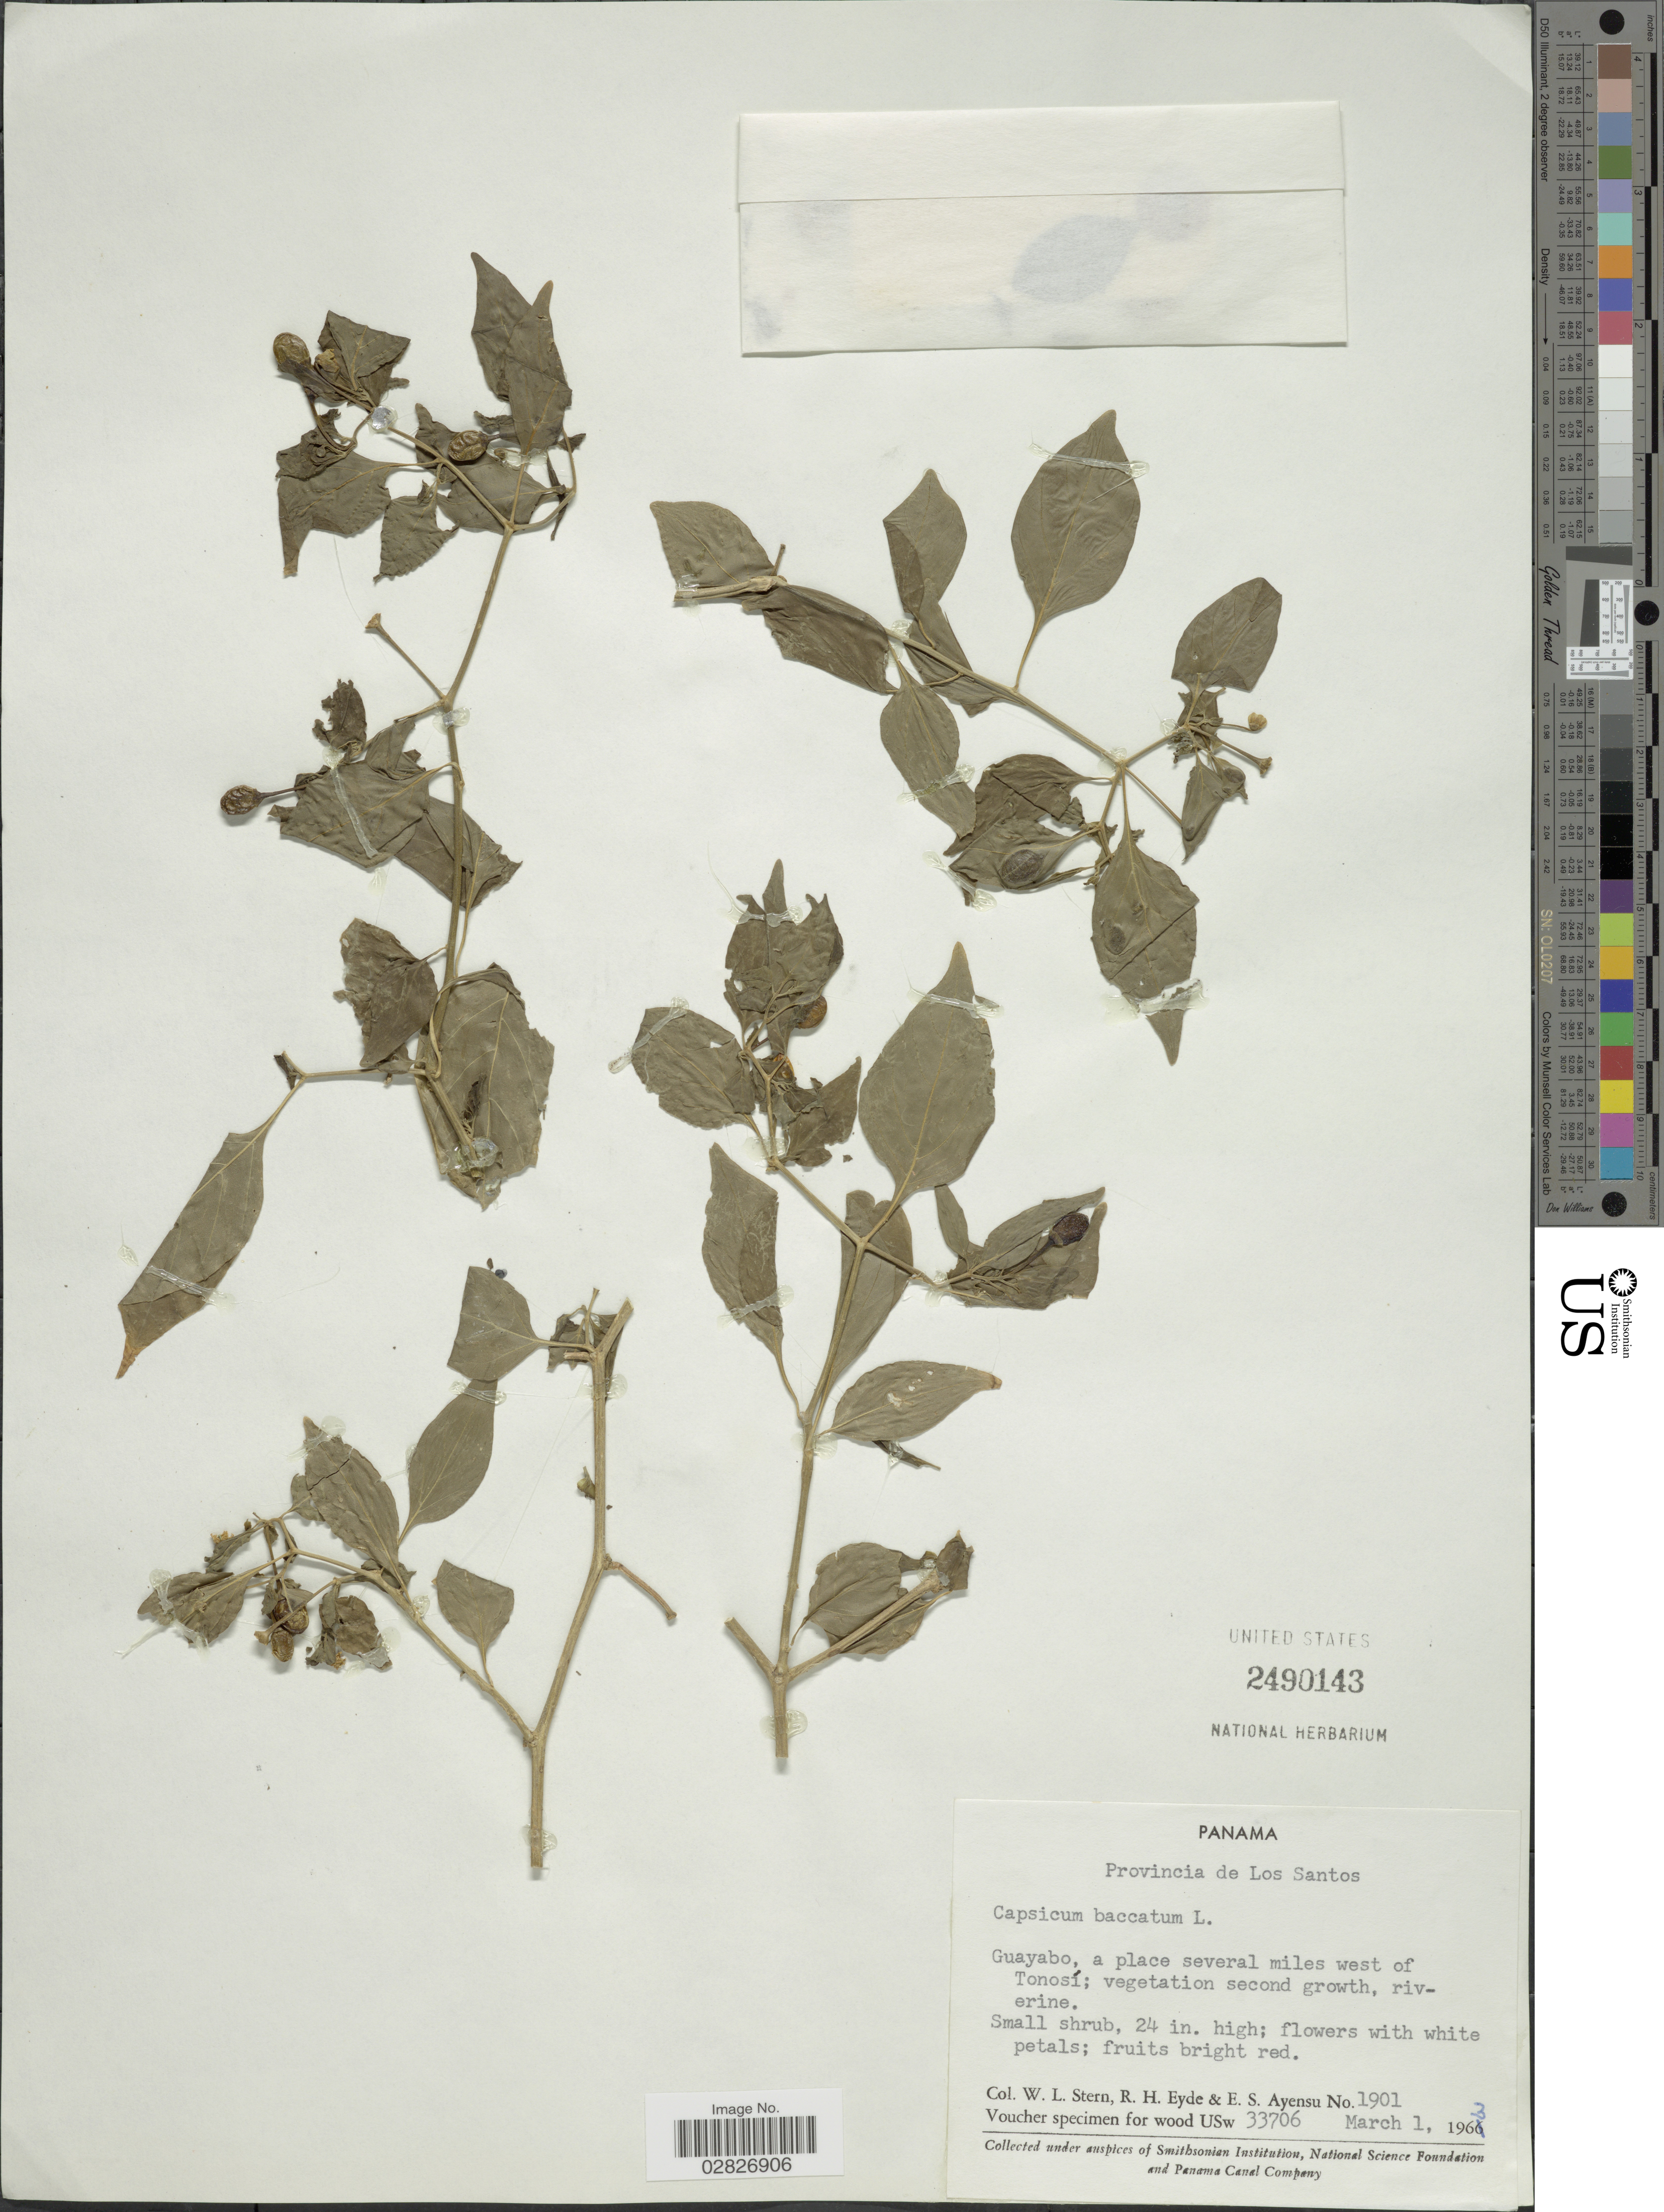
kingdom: Plantae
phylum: Tracheophyta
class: Magnoliopsida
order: Solanales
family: Solanaceae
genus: Capsicum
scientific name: Capsicum baccatum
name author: L.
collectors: W. L. Stern, R. H. Eyde & E. S. Ayensu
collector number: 1901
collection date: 1963-03-01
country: Panama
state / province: Los Santos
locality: Guayabo, a place several miles west of Tonosí.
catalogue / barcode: US 2490143